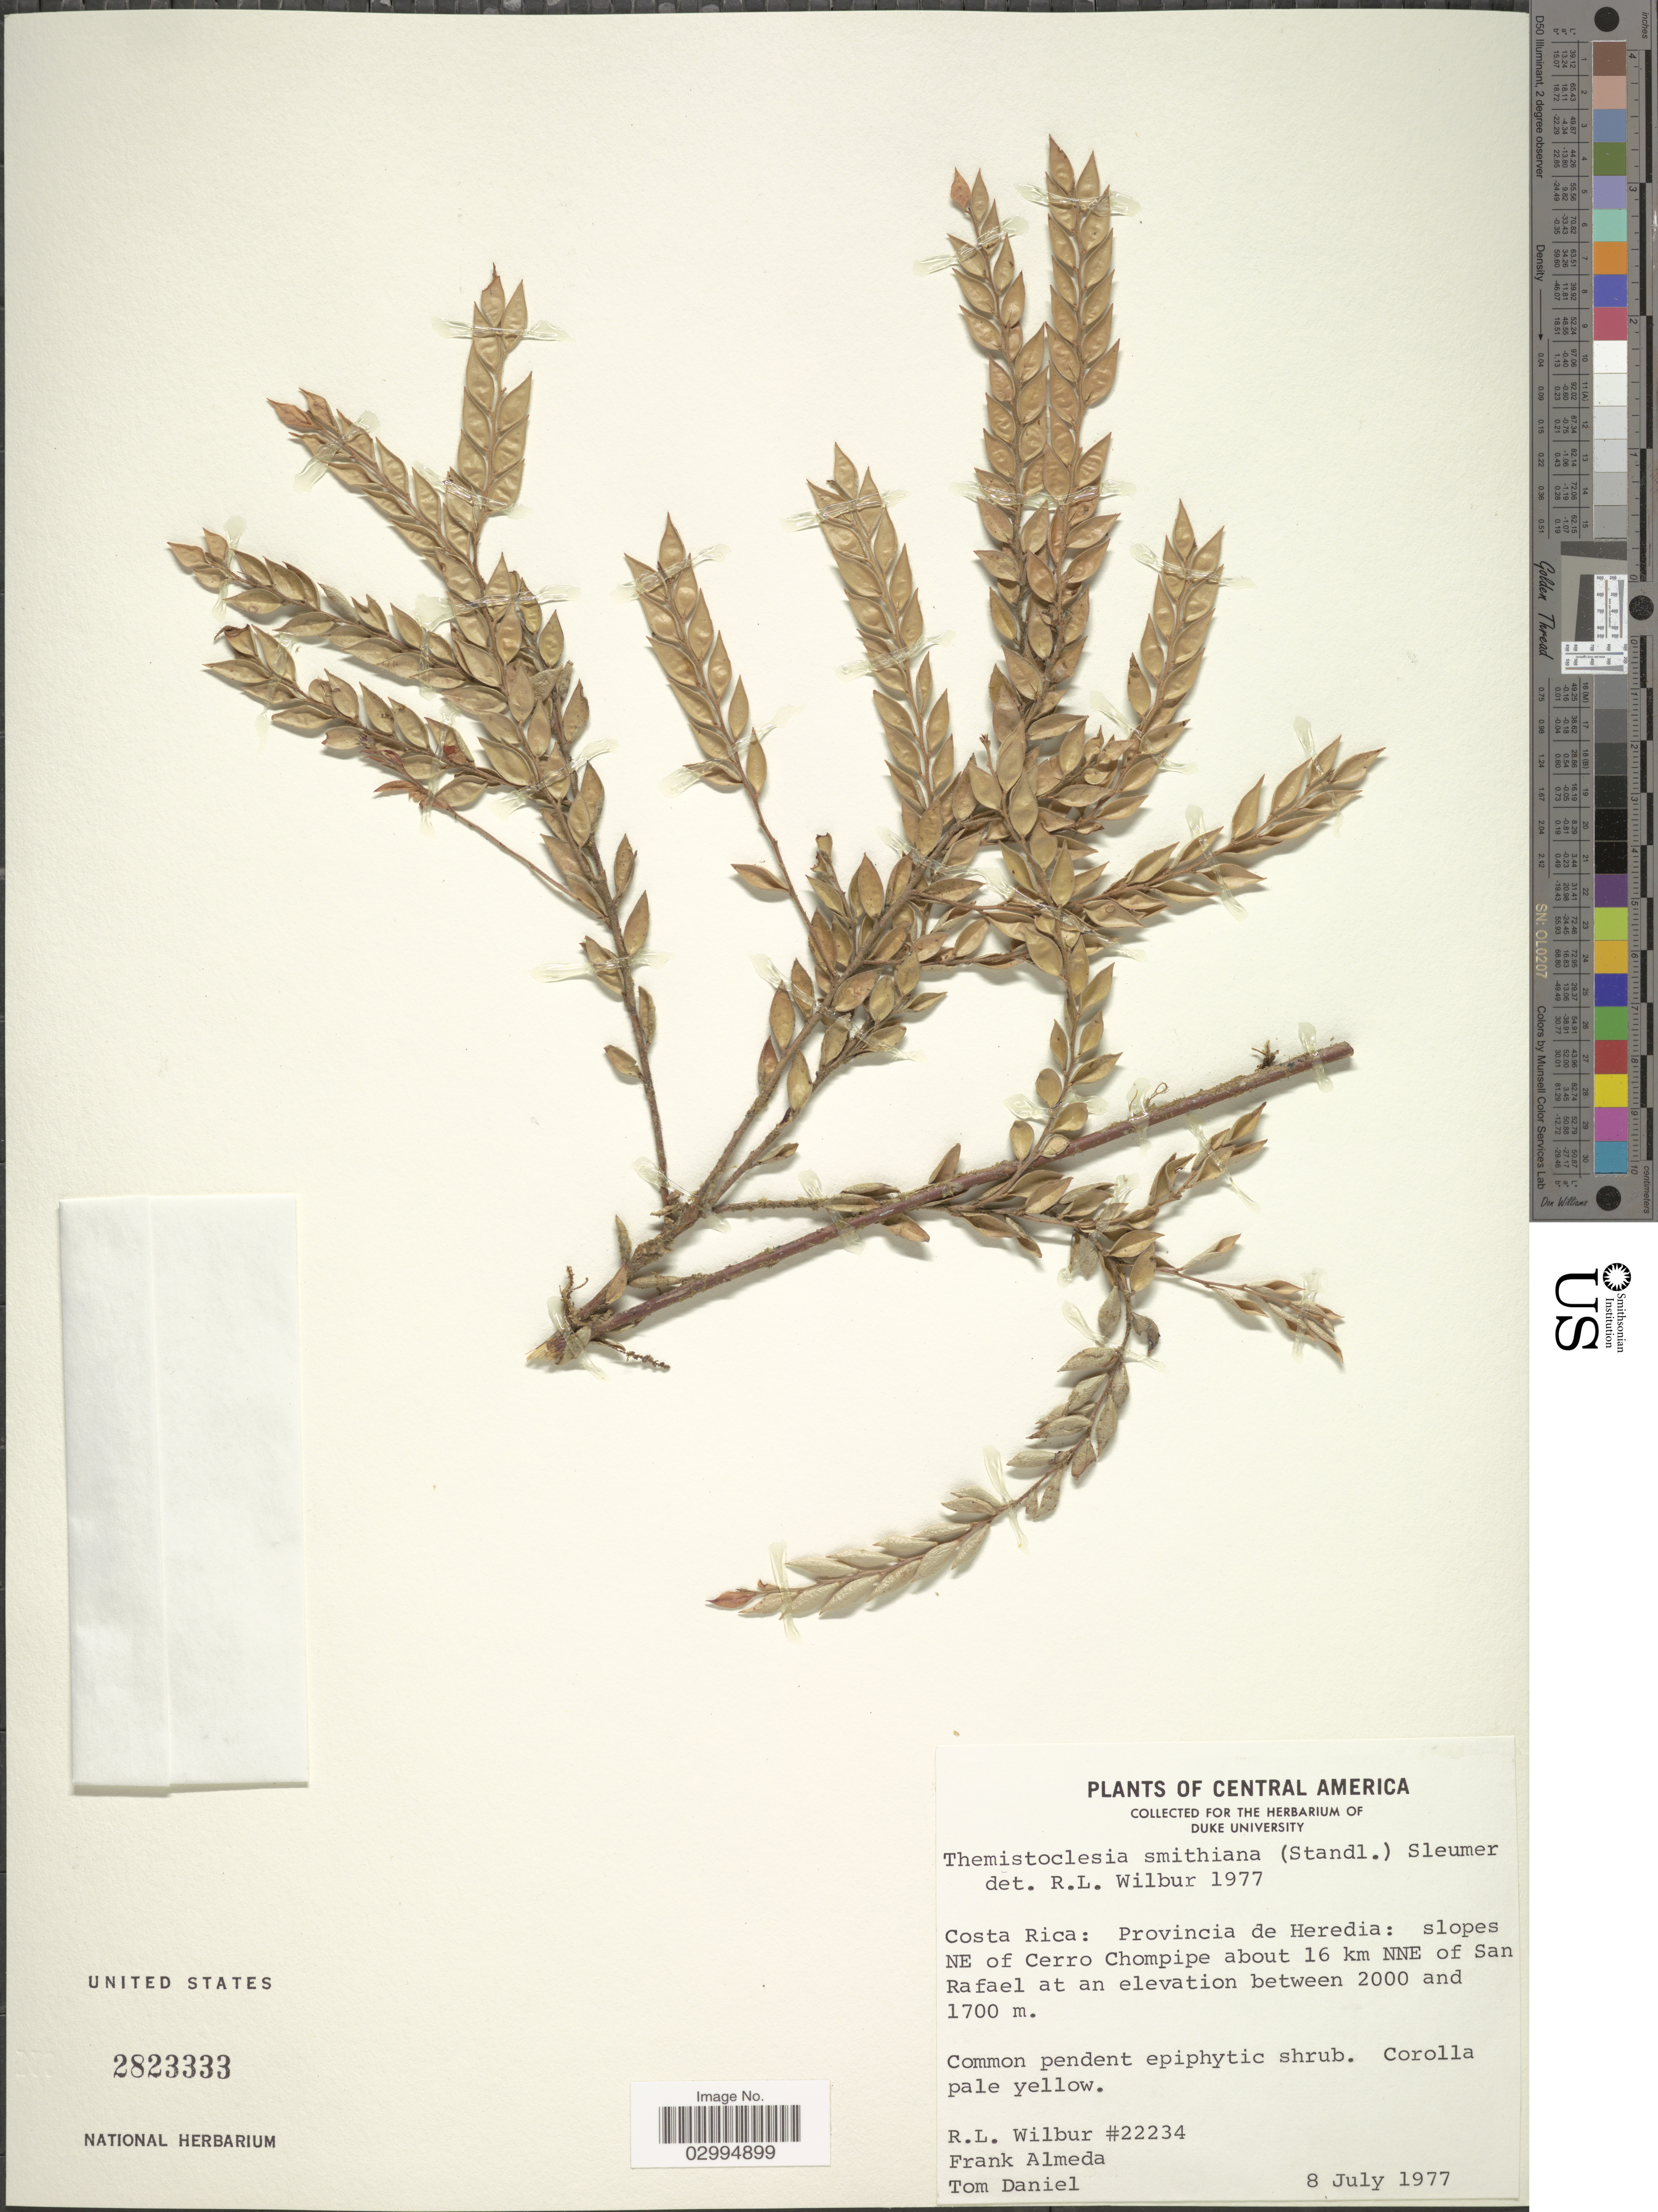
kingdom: Plantae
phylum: Tracheophyta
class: Magnoliopsida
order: Ericales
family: Ericaceae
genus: Themistoclesia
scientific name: Themistoclesia pentandra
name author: Sleumer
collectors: R. L. Wilbur, F. Almeda & T. Daniel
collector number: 22234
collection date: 1977-07-08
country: Costa Rica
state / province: Heredia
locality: Slopes NE of Cerro Chompipe about 16 km NNE of San Rafael.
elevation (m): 1700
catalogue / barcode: US 2823333